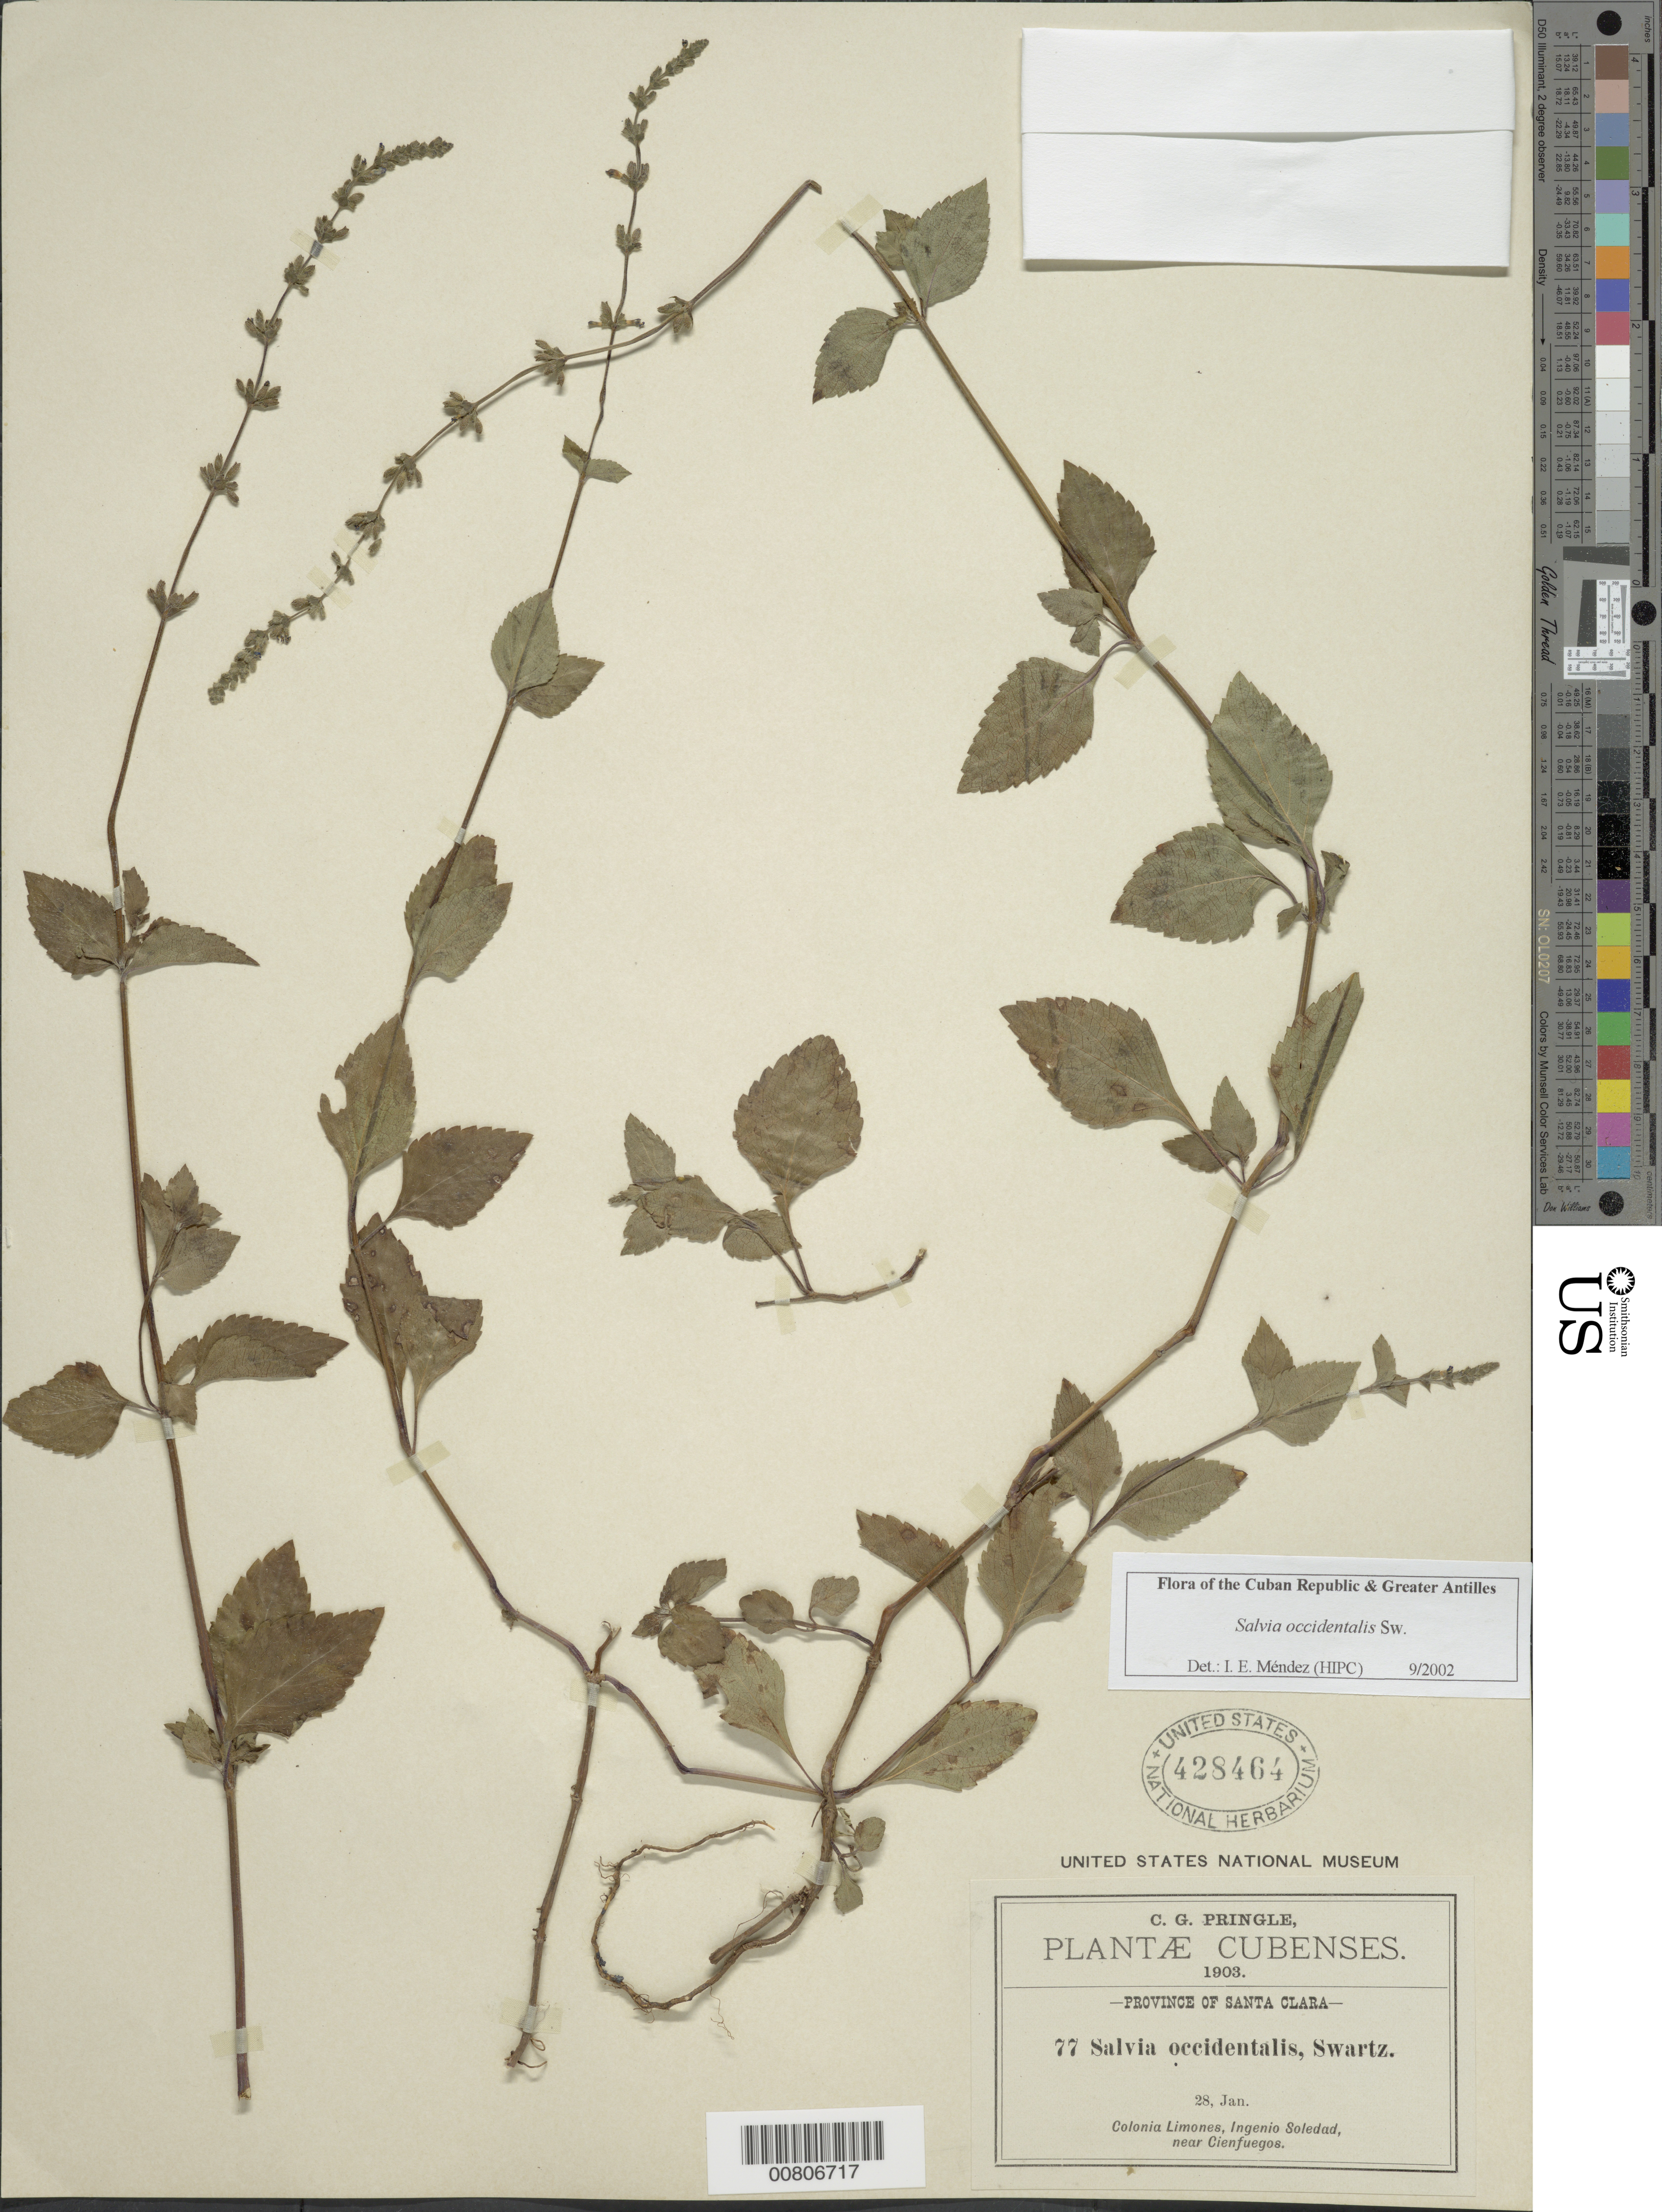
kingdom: Plantae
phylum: Tracheophyta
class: Magnoliopsida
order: Lamiales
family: Lamiaceae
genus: Salvia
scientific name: Salvia occidentalis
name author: Sw.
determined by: Méndez, Isidro E., (HIPC)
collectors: C. G. Pringle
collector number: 77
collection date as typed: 28 Jan 1903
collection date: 1903-01-28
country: Cuba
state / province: Cienfuegos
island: Cuba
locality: Santa Clara Prov , Colonia Limones, Ingenio Soledad, near Cienfuegos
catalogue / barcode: US 428464